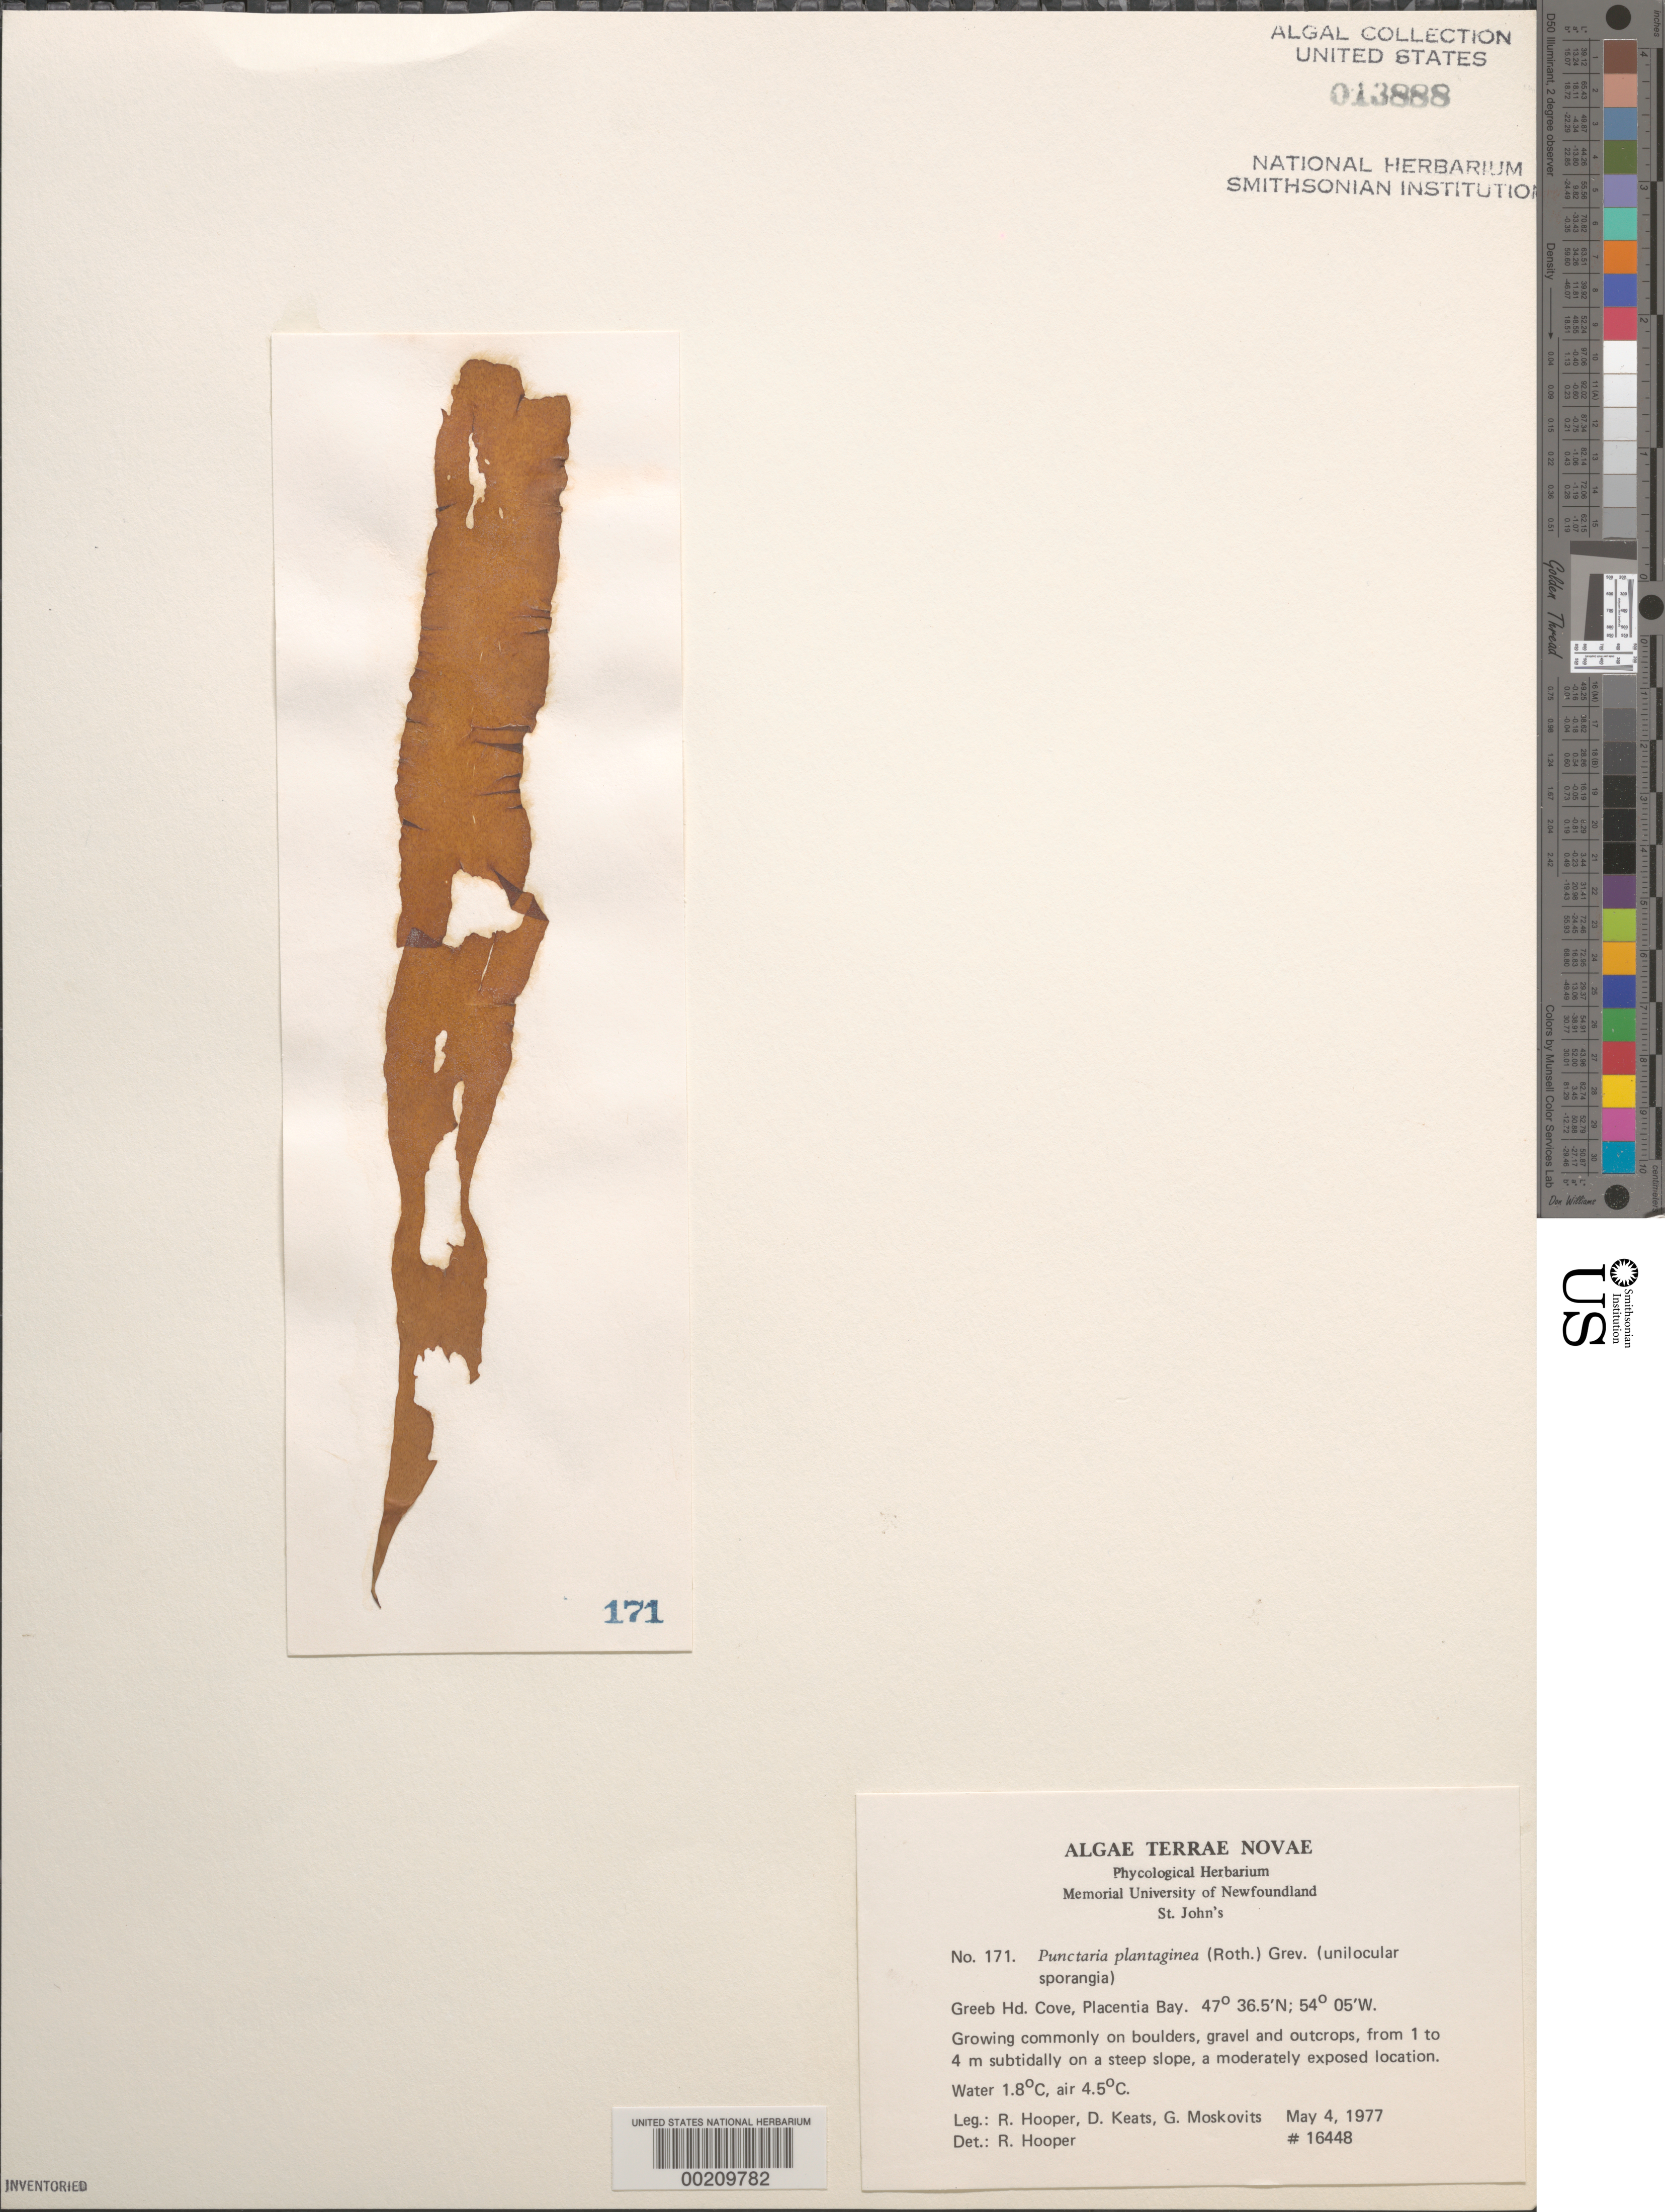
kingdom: Chromista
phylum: Ochrophyta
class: Phaeophyceae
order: Dictyosiphonales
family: Punctariaceae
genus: Punctaria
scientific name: Punctaria plantaginea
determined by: Hooper, R. G.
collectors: R. G. Hooper, D. Keats & G. Moskovits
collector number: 16448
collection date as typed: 04 May 1977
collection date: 1977-05-04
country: Canada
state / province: Newfoundland and Labrador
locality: Greeb Head Cove, Placentia Bay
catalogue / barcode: US 13888